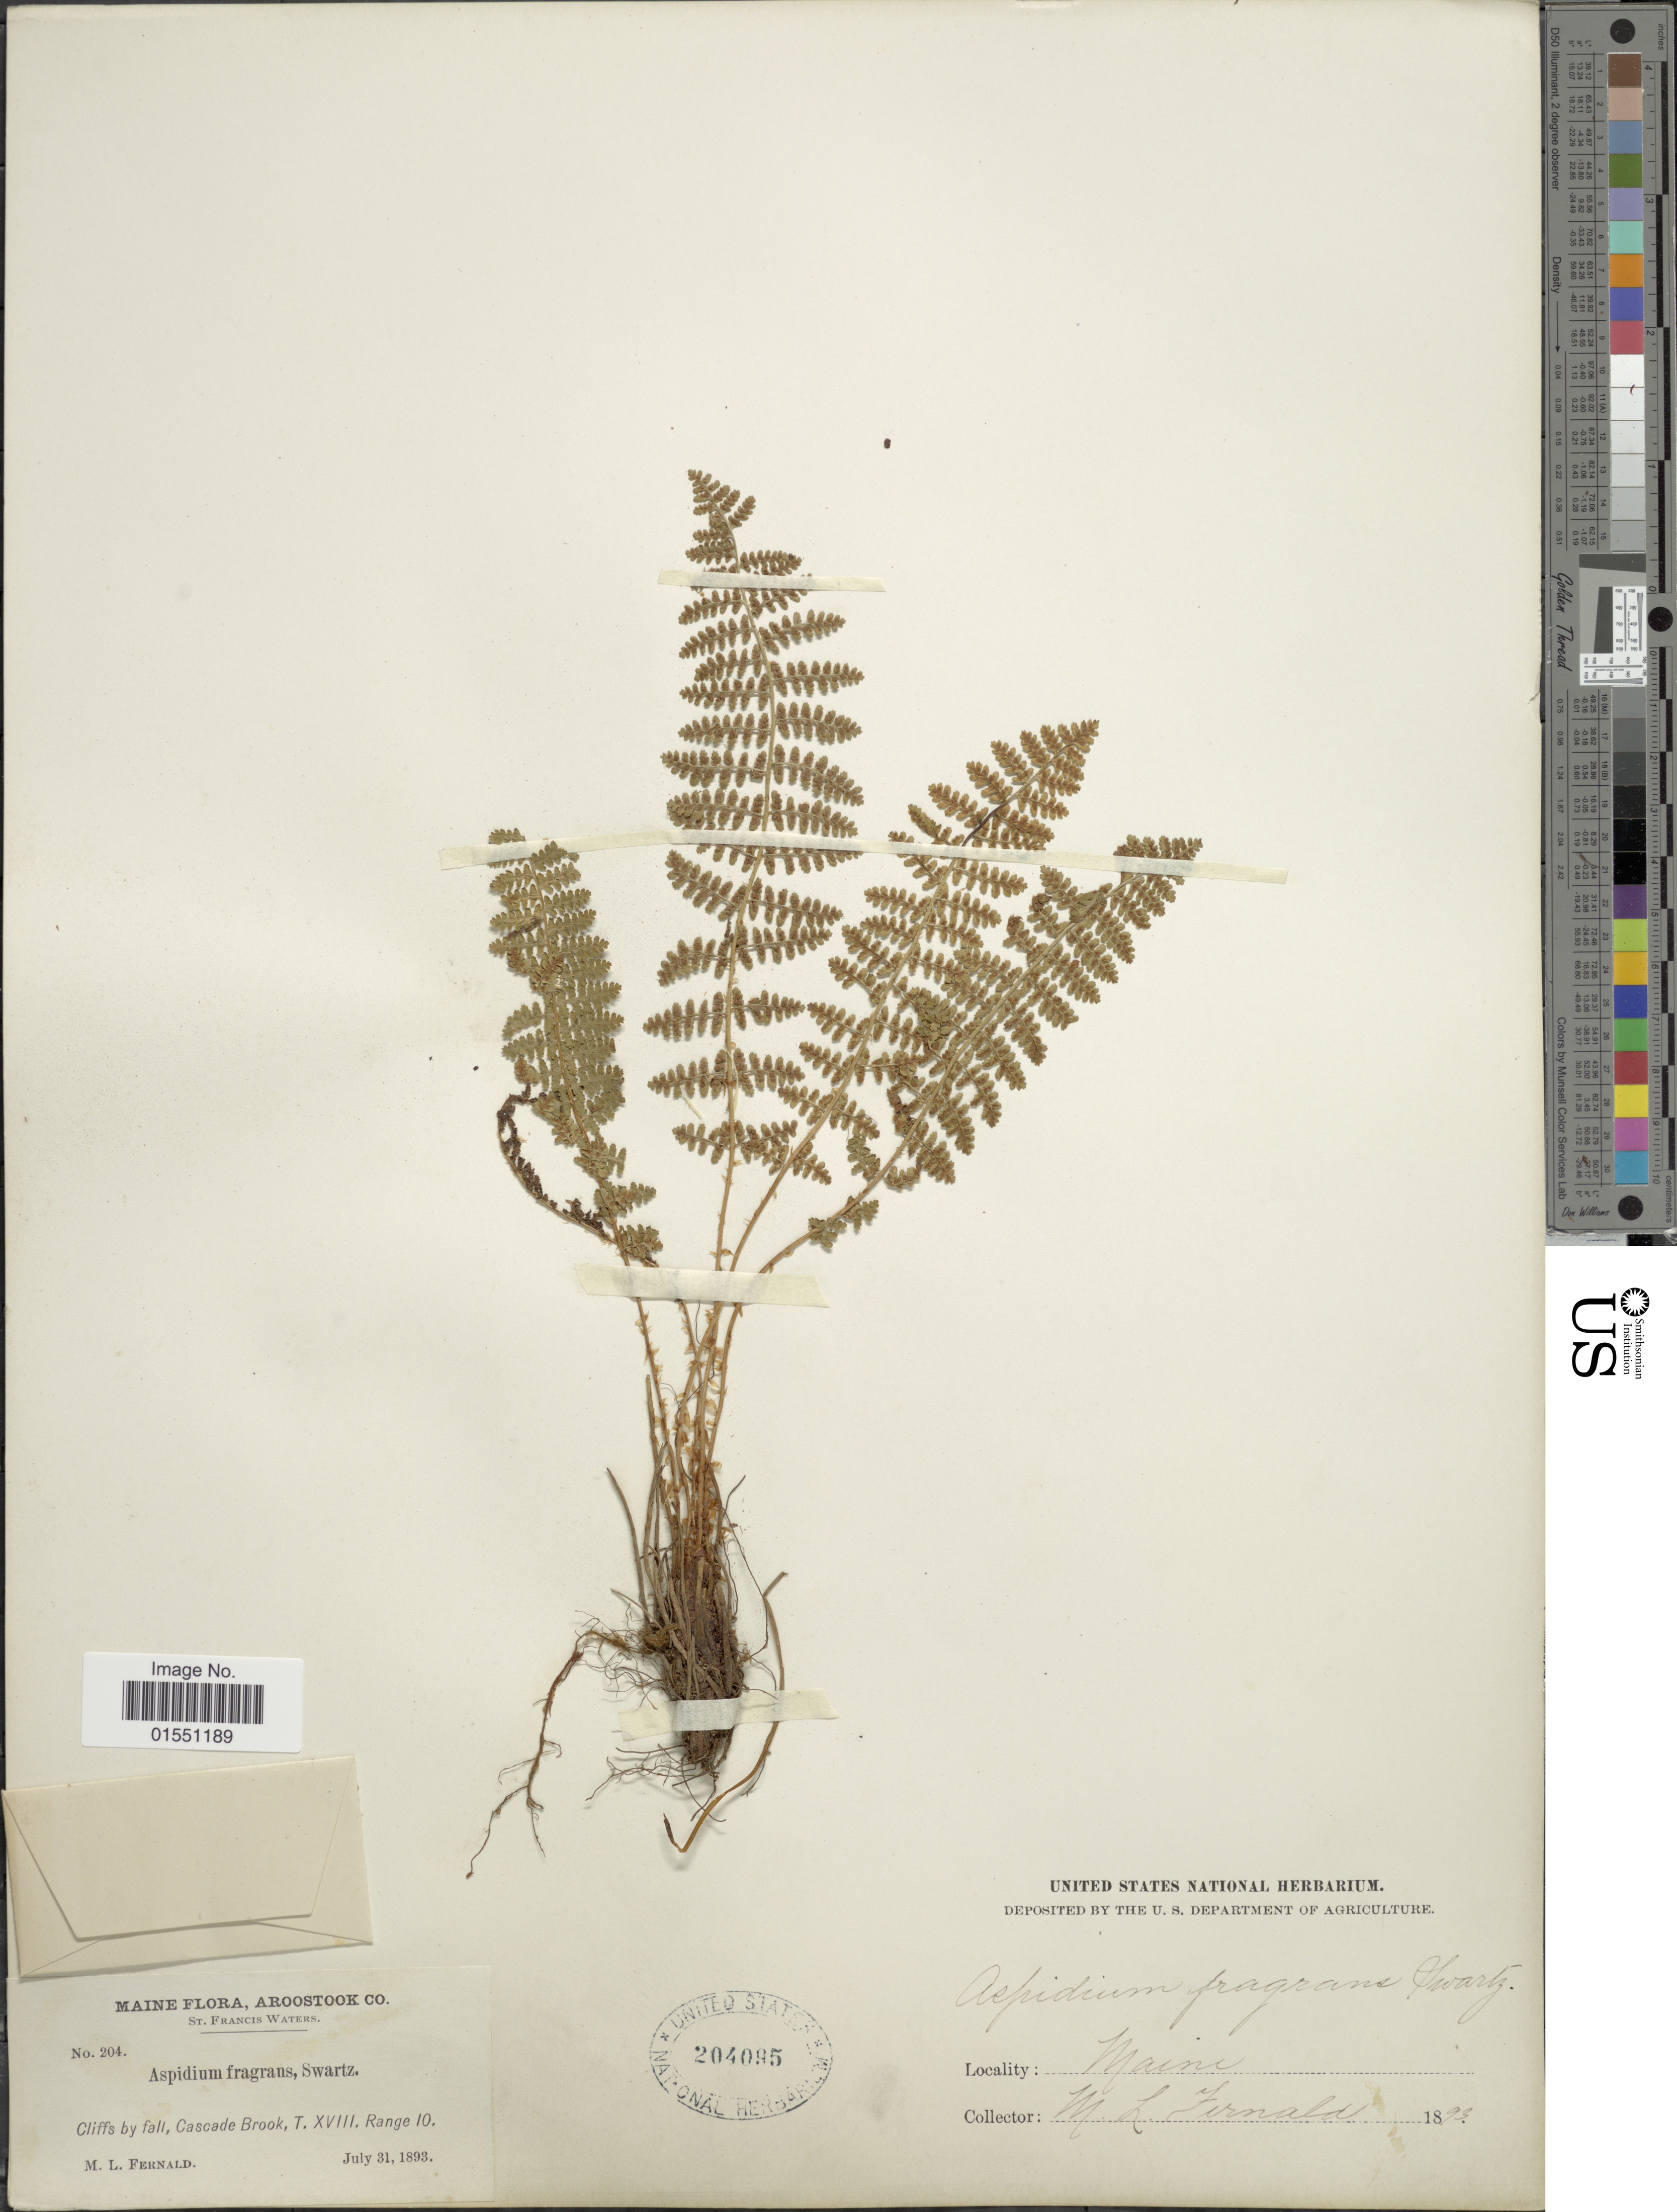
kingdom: Plantae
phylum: Tracheophyta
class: Polypodiopsida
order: Polypodiales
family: Dryopteridaceae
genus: Dryopteris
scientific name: Dryopteris fragrans var. hookeriana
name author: A. Prince ex Weath.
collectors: M. L. Fernald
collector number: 204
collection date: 1893-07-31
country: United States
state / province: Maine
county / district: Aroostook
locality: St. Francis Waters. Cliffs by fall, Cascade Brook, T. XVIII, Range 10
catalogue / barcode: US 204095